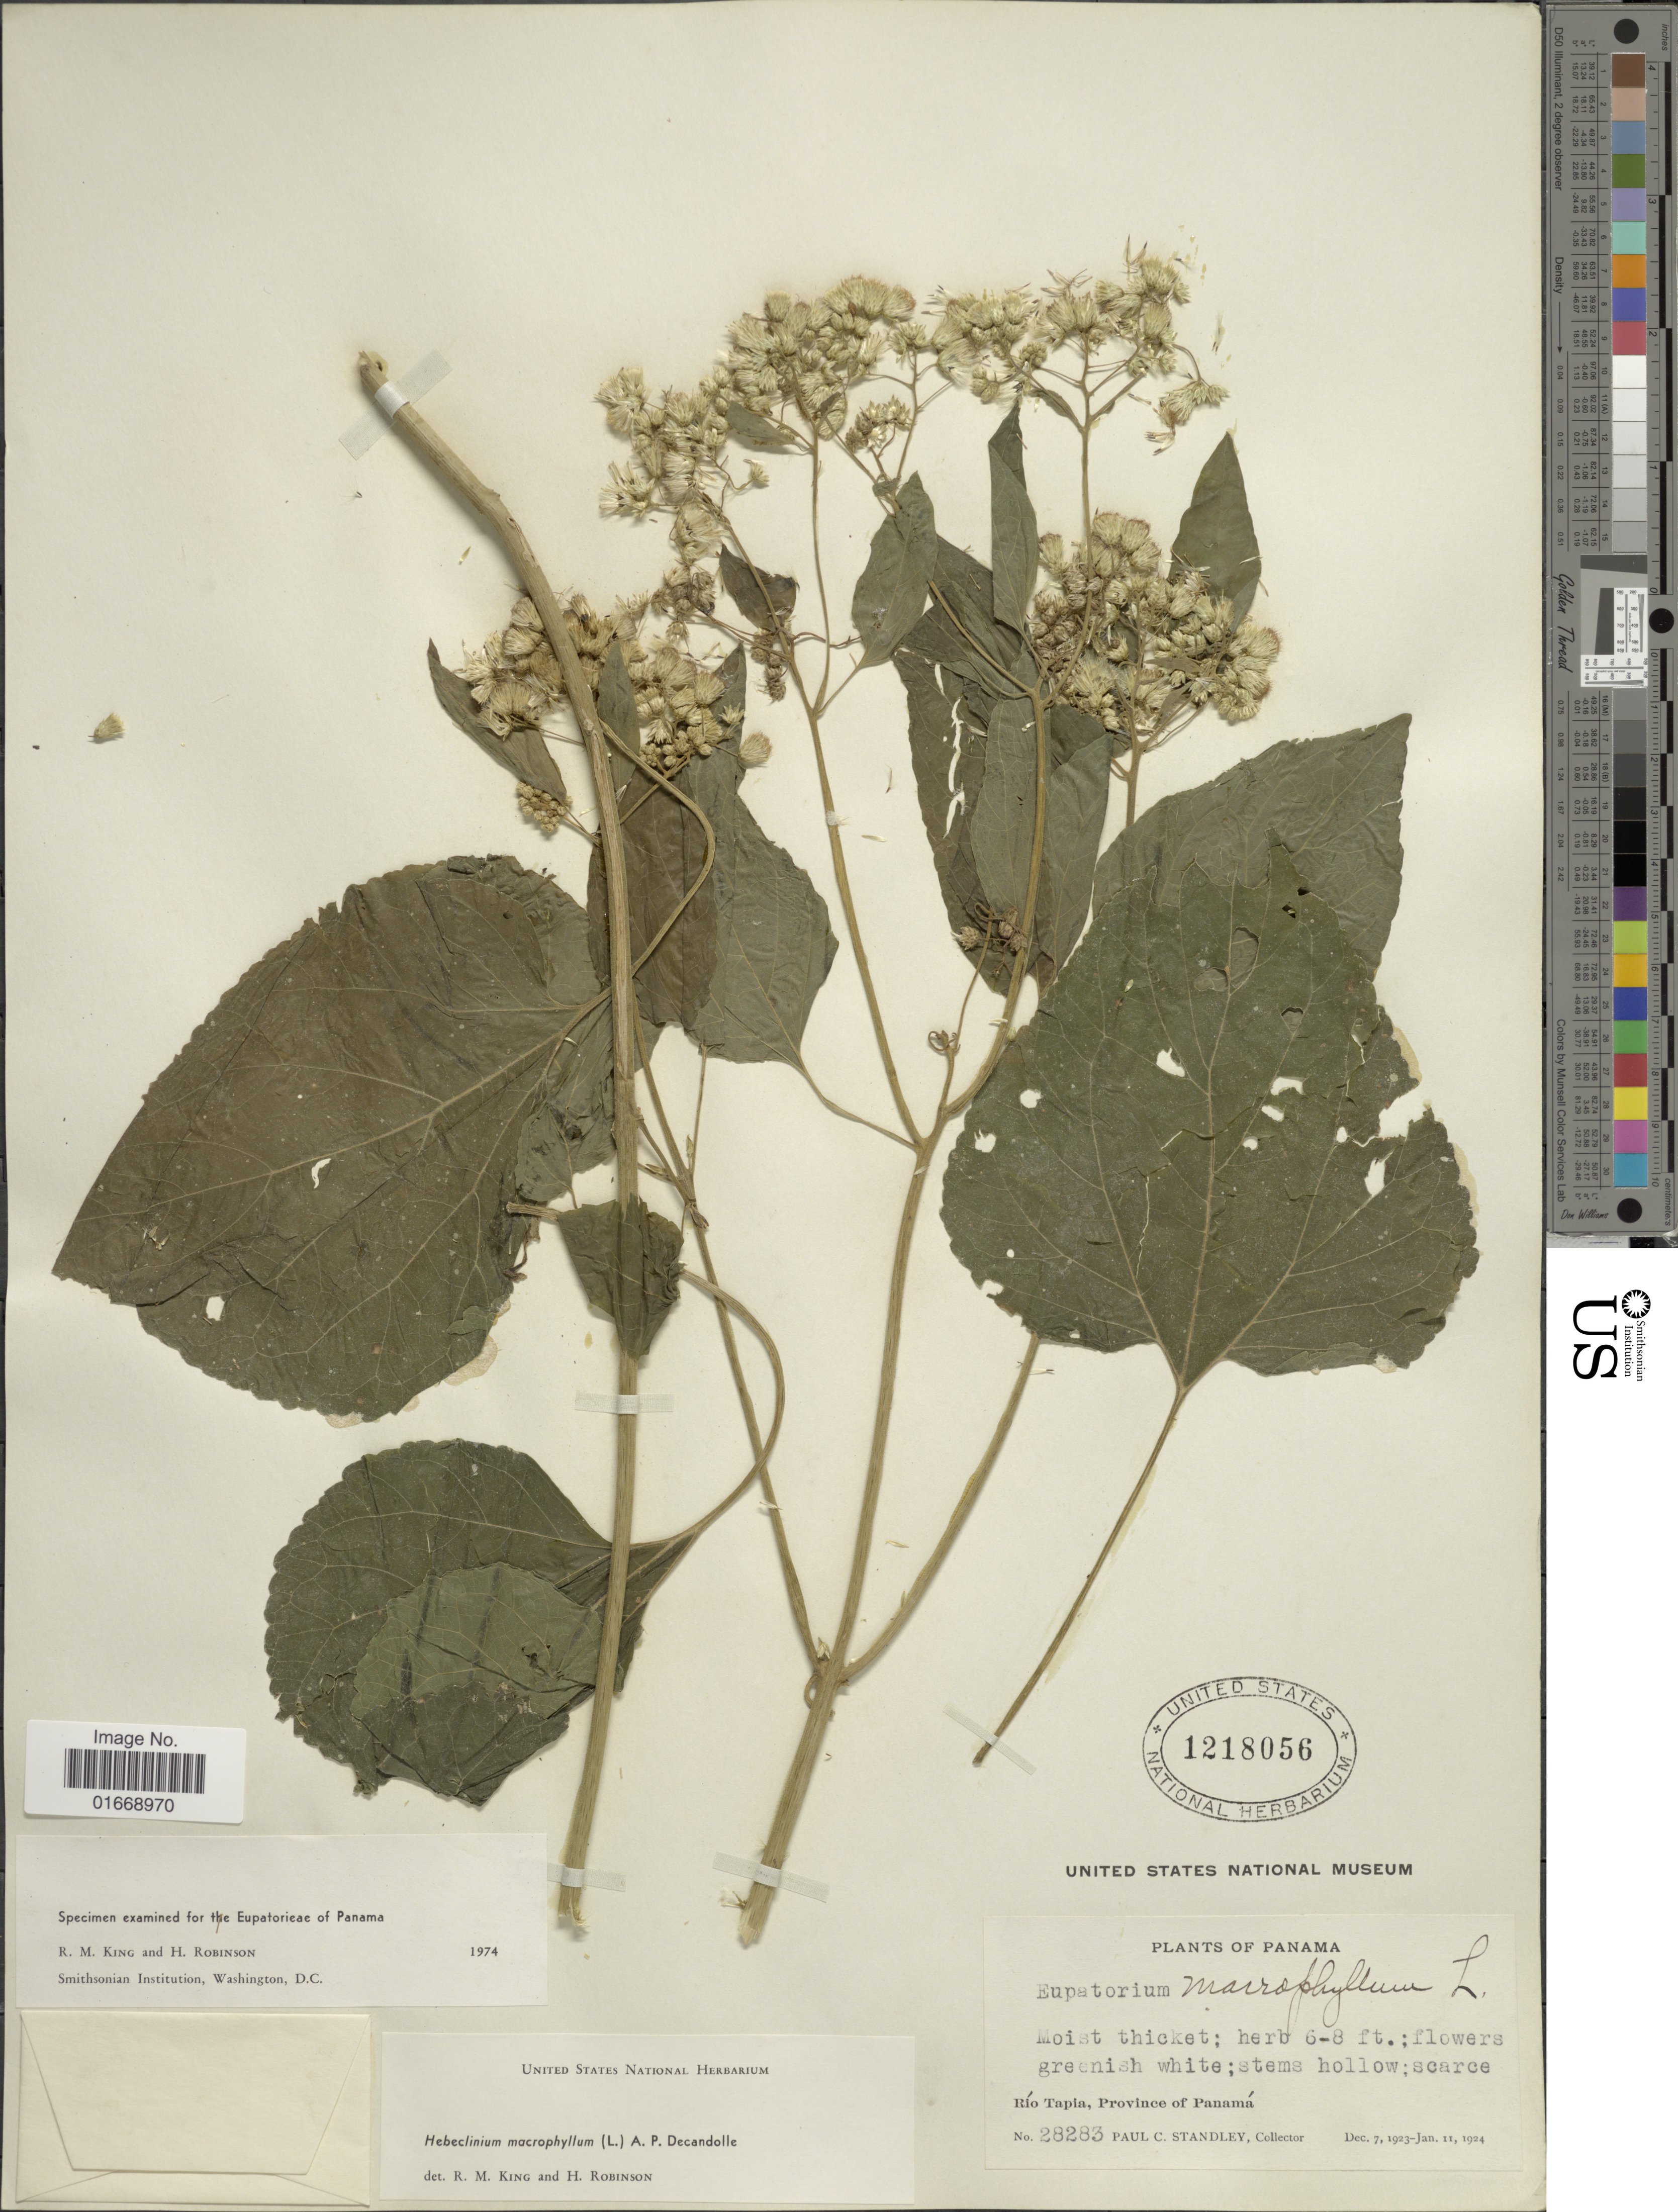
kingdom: Plantae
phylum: Tracheophyta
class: Magnoliopsida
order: Asterales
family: Asteraceae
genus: Hebeclinium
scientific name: Hebeclinium macrophyllum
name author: (L.) DC.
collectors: P. C. Standley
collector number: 28283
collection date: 1923-12-07/1924-01-11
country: Panama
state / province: Panamá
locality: Rio Tapia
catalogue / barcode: US 1218056